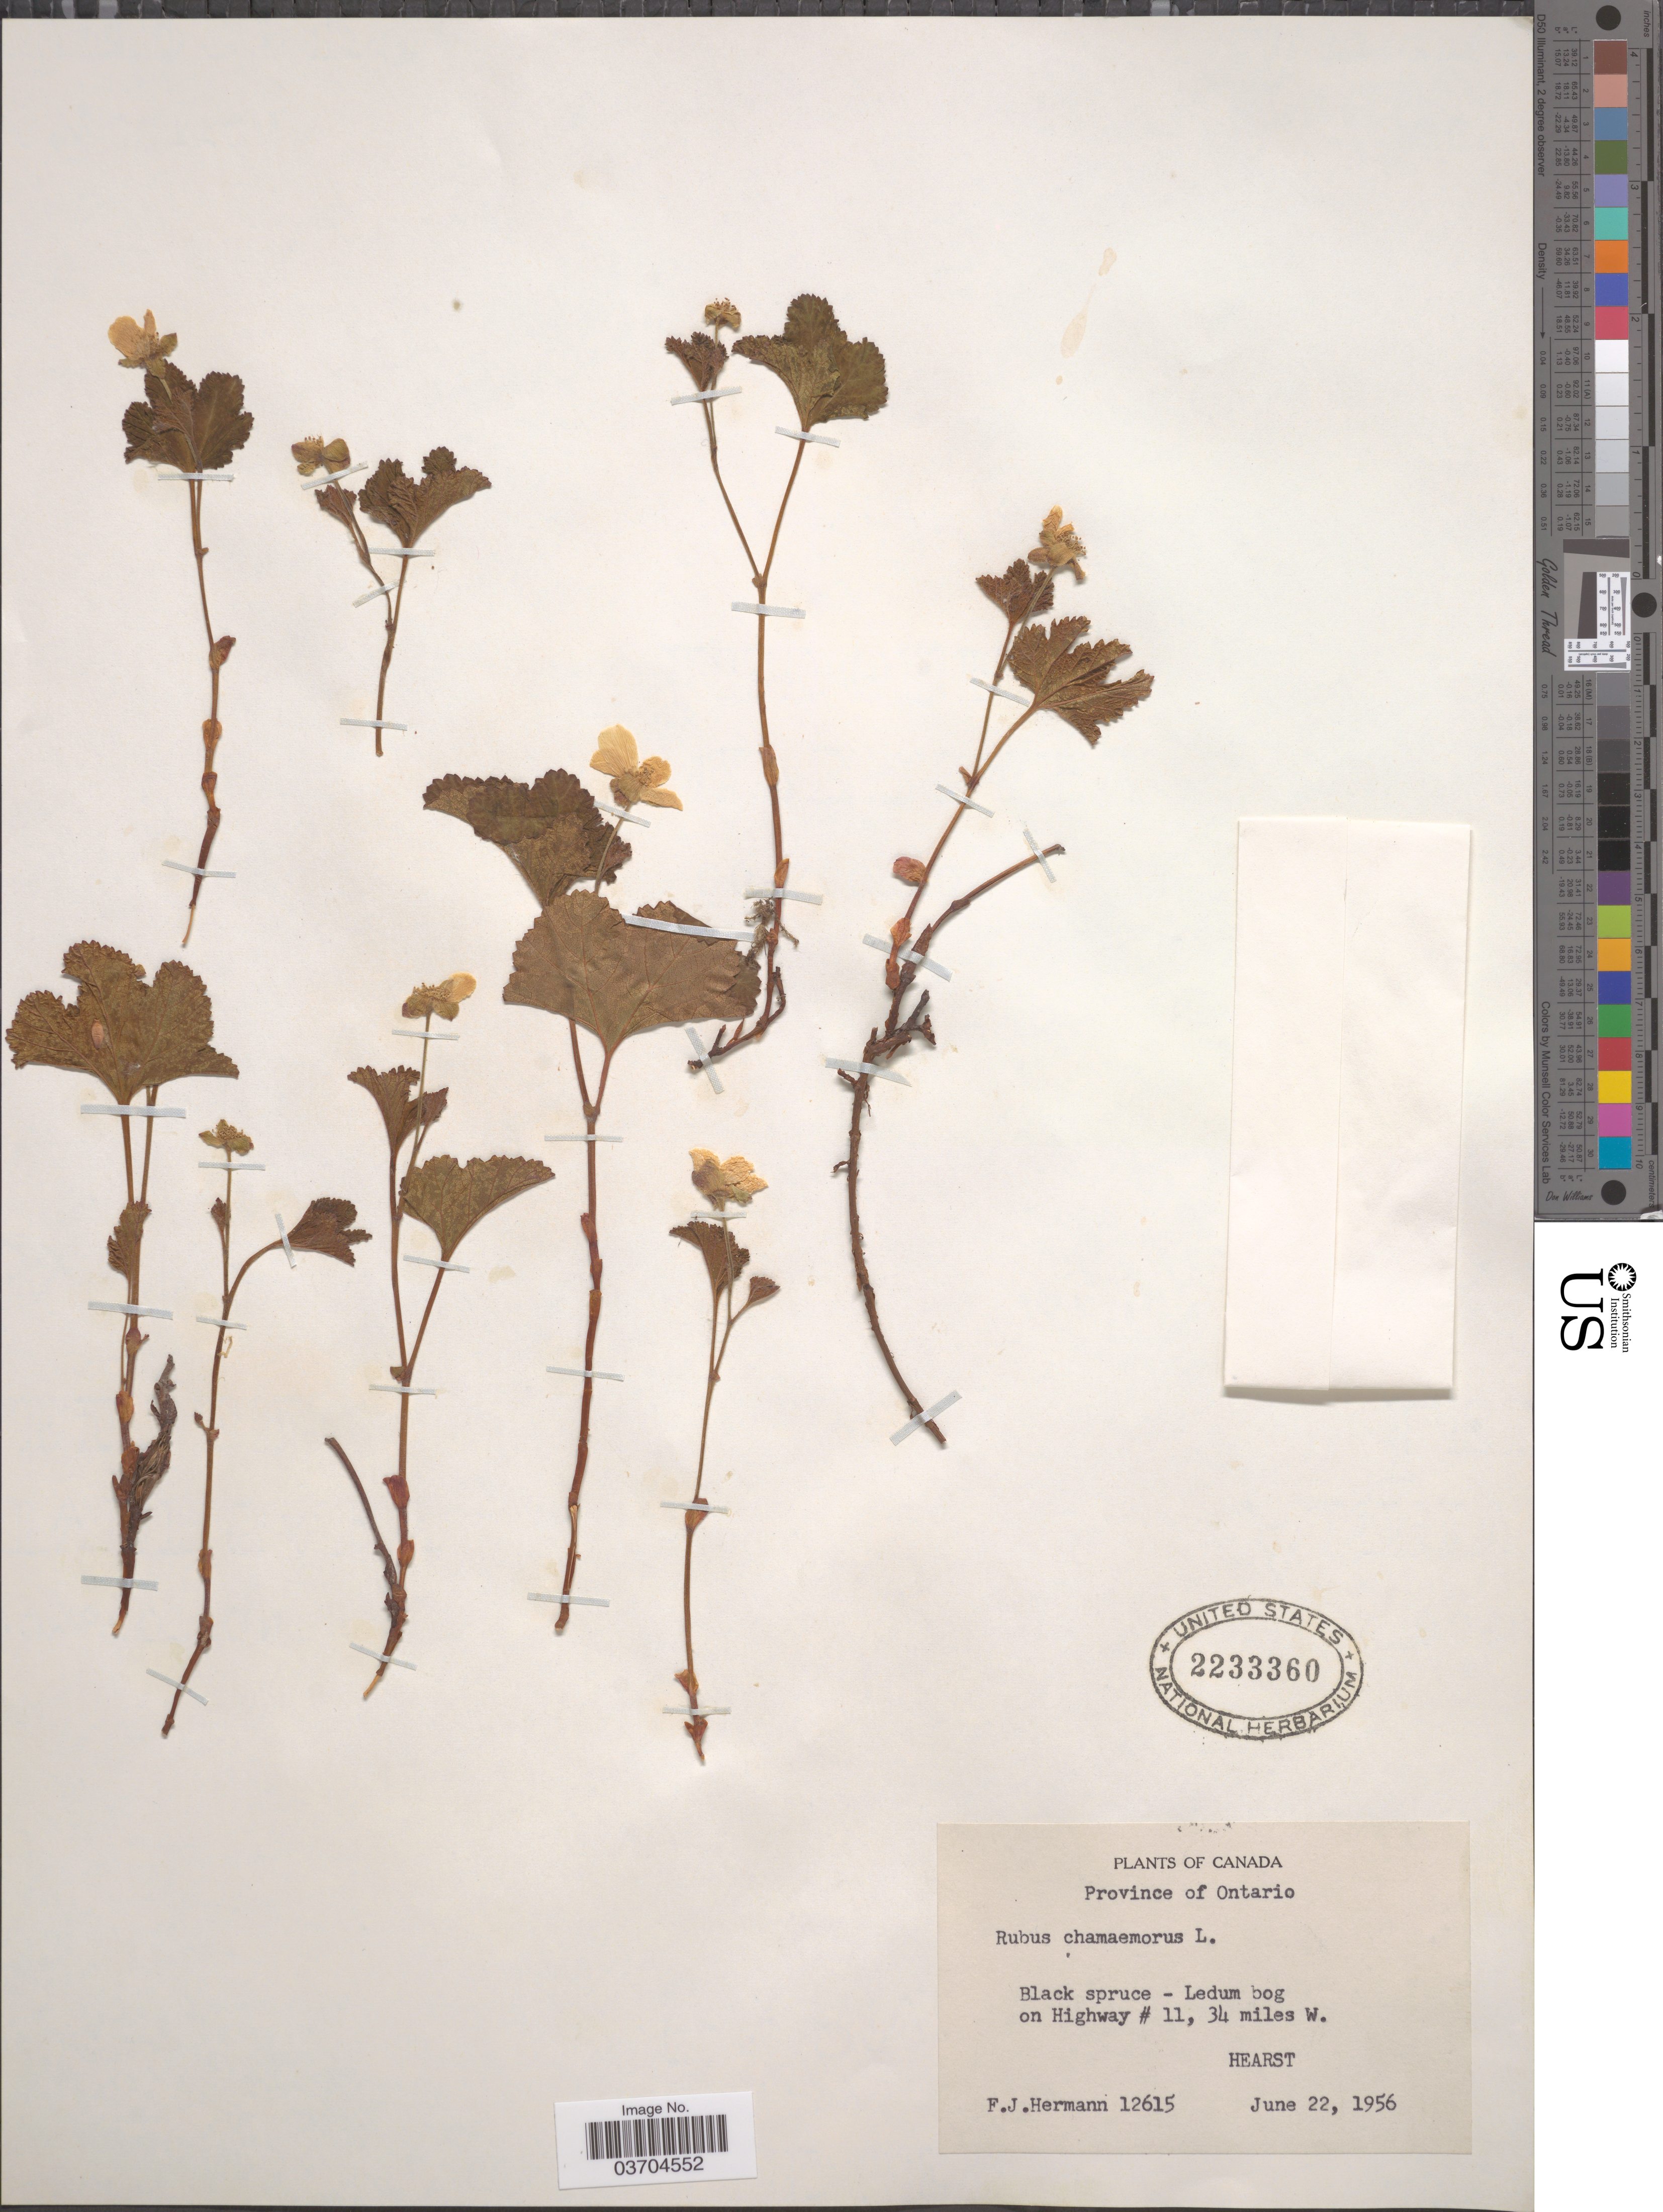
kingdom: Plantae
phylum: Tracheophyta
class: Magnoliopsida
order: Rosales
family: Rosaceae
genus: Rubus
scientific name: Rubus chamaemorus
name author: L.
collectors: F. J. Hermann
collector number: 12615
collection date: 1956-06-22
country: Canada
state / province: Ontario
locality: On Highway # 11, 34 miles W. Hearst.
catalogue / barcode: US 2233360